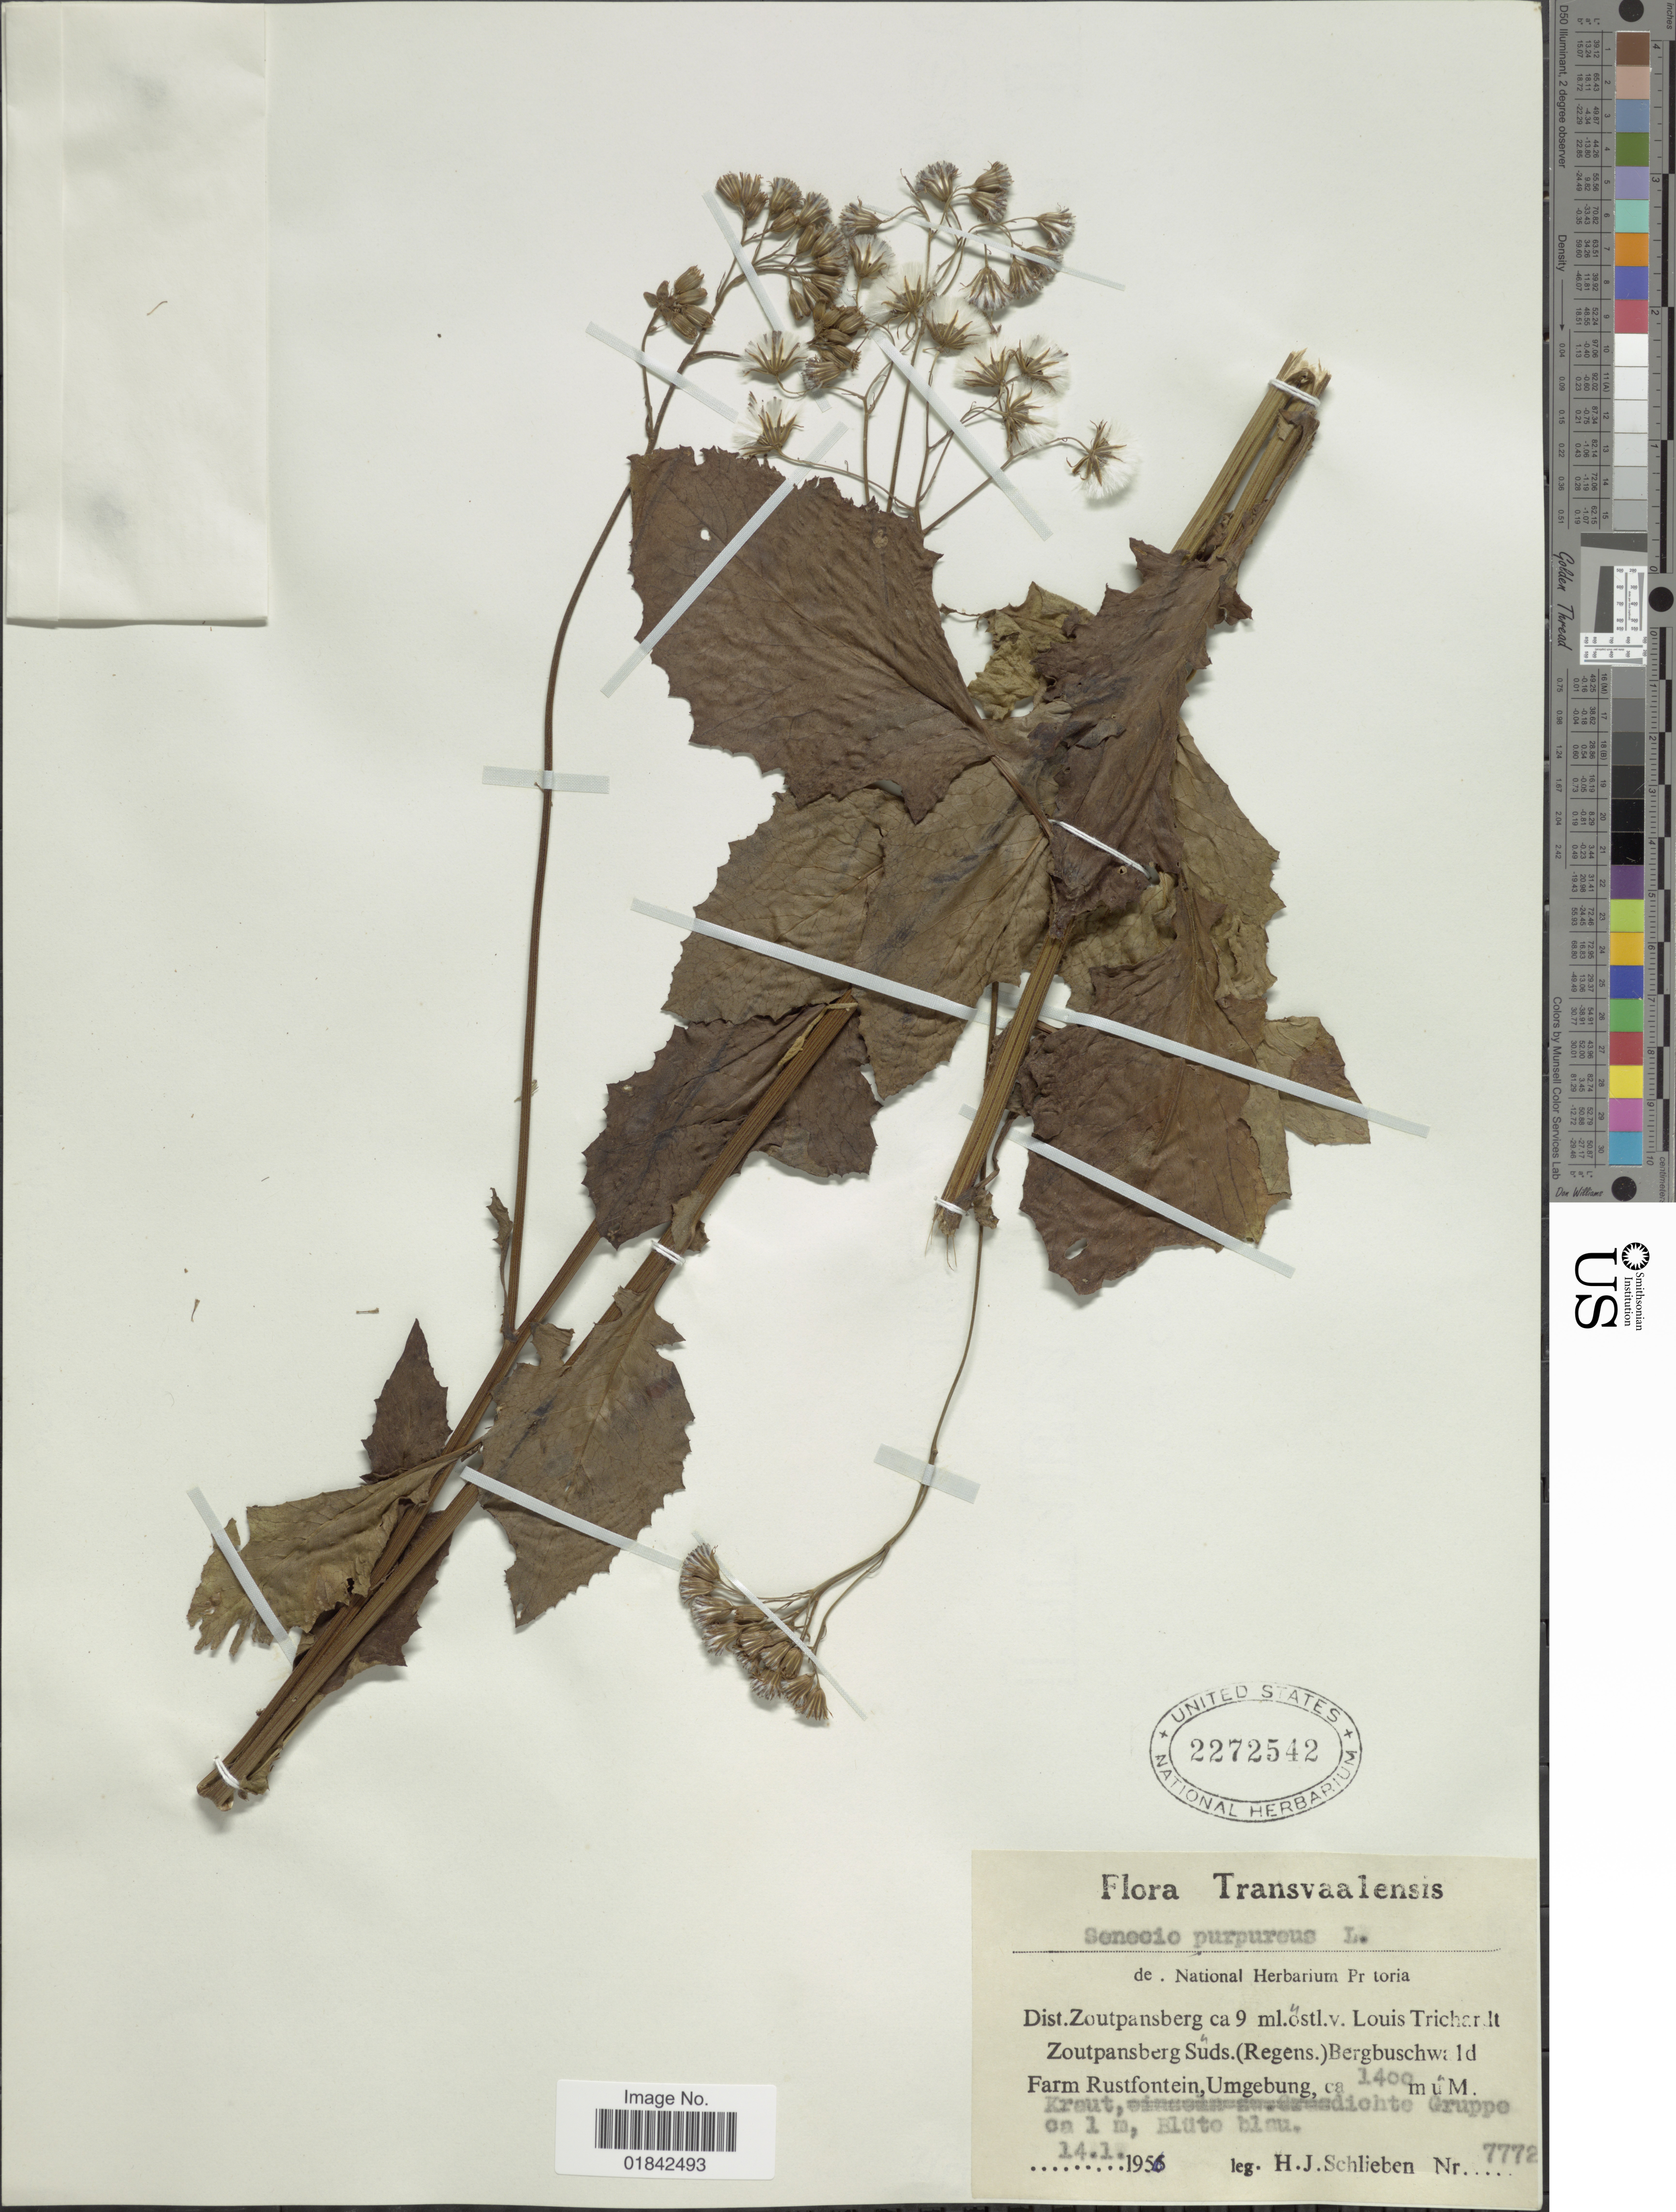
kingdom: Plantae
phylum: Tracheophyta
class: Magnoliopsida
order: Asterales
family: Asteraceae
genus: Senecio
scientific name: Senecio purpureus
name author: L.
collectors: H. J. Schlieben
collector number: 7772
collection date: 1956-01-14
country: South Africa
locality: Transvaalensis. Dist. Zoutpansberg ca 9 ml.östl.v. Louis Trichar.It Zoutpansberg Süds.(Regens.) Bergbuschwald Farm Rustfontein, Umgebung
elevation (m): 1400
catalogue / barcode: US 2272542